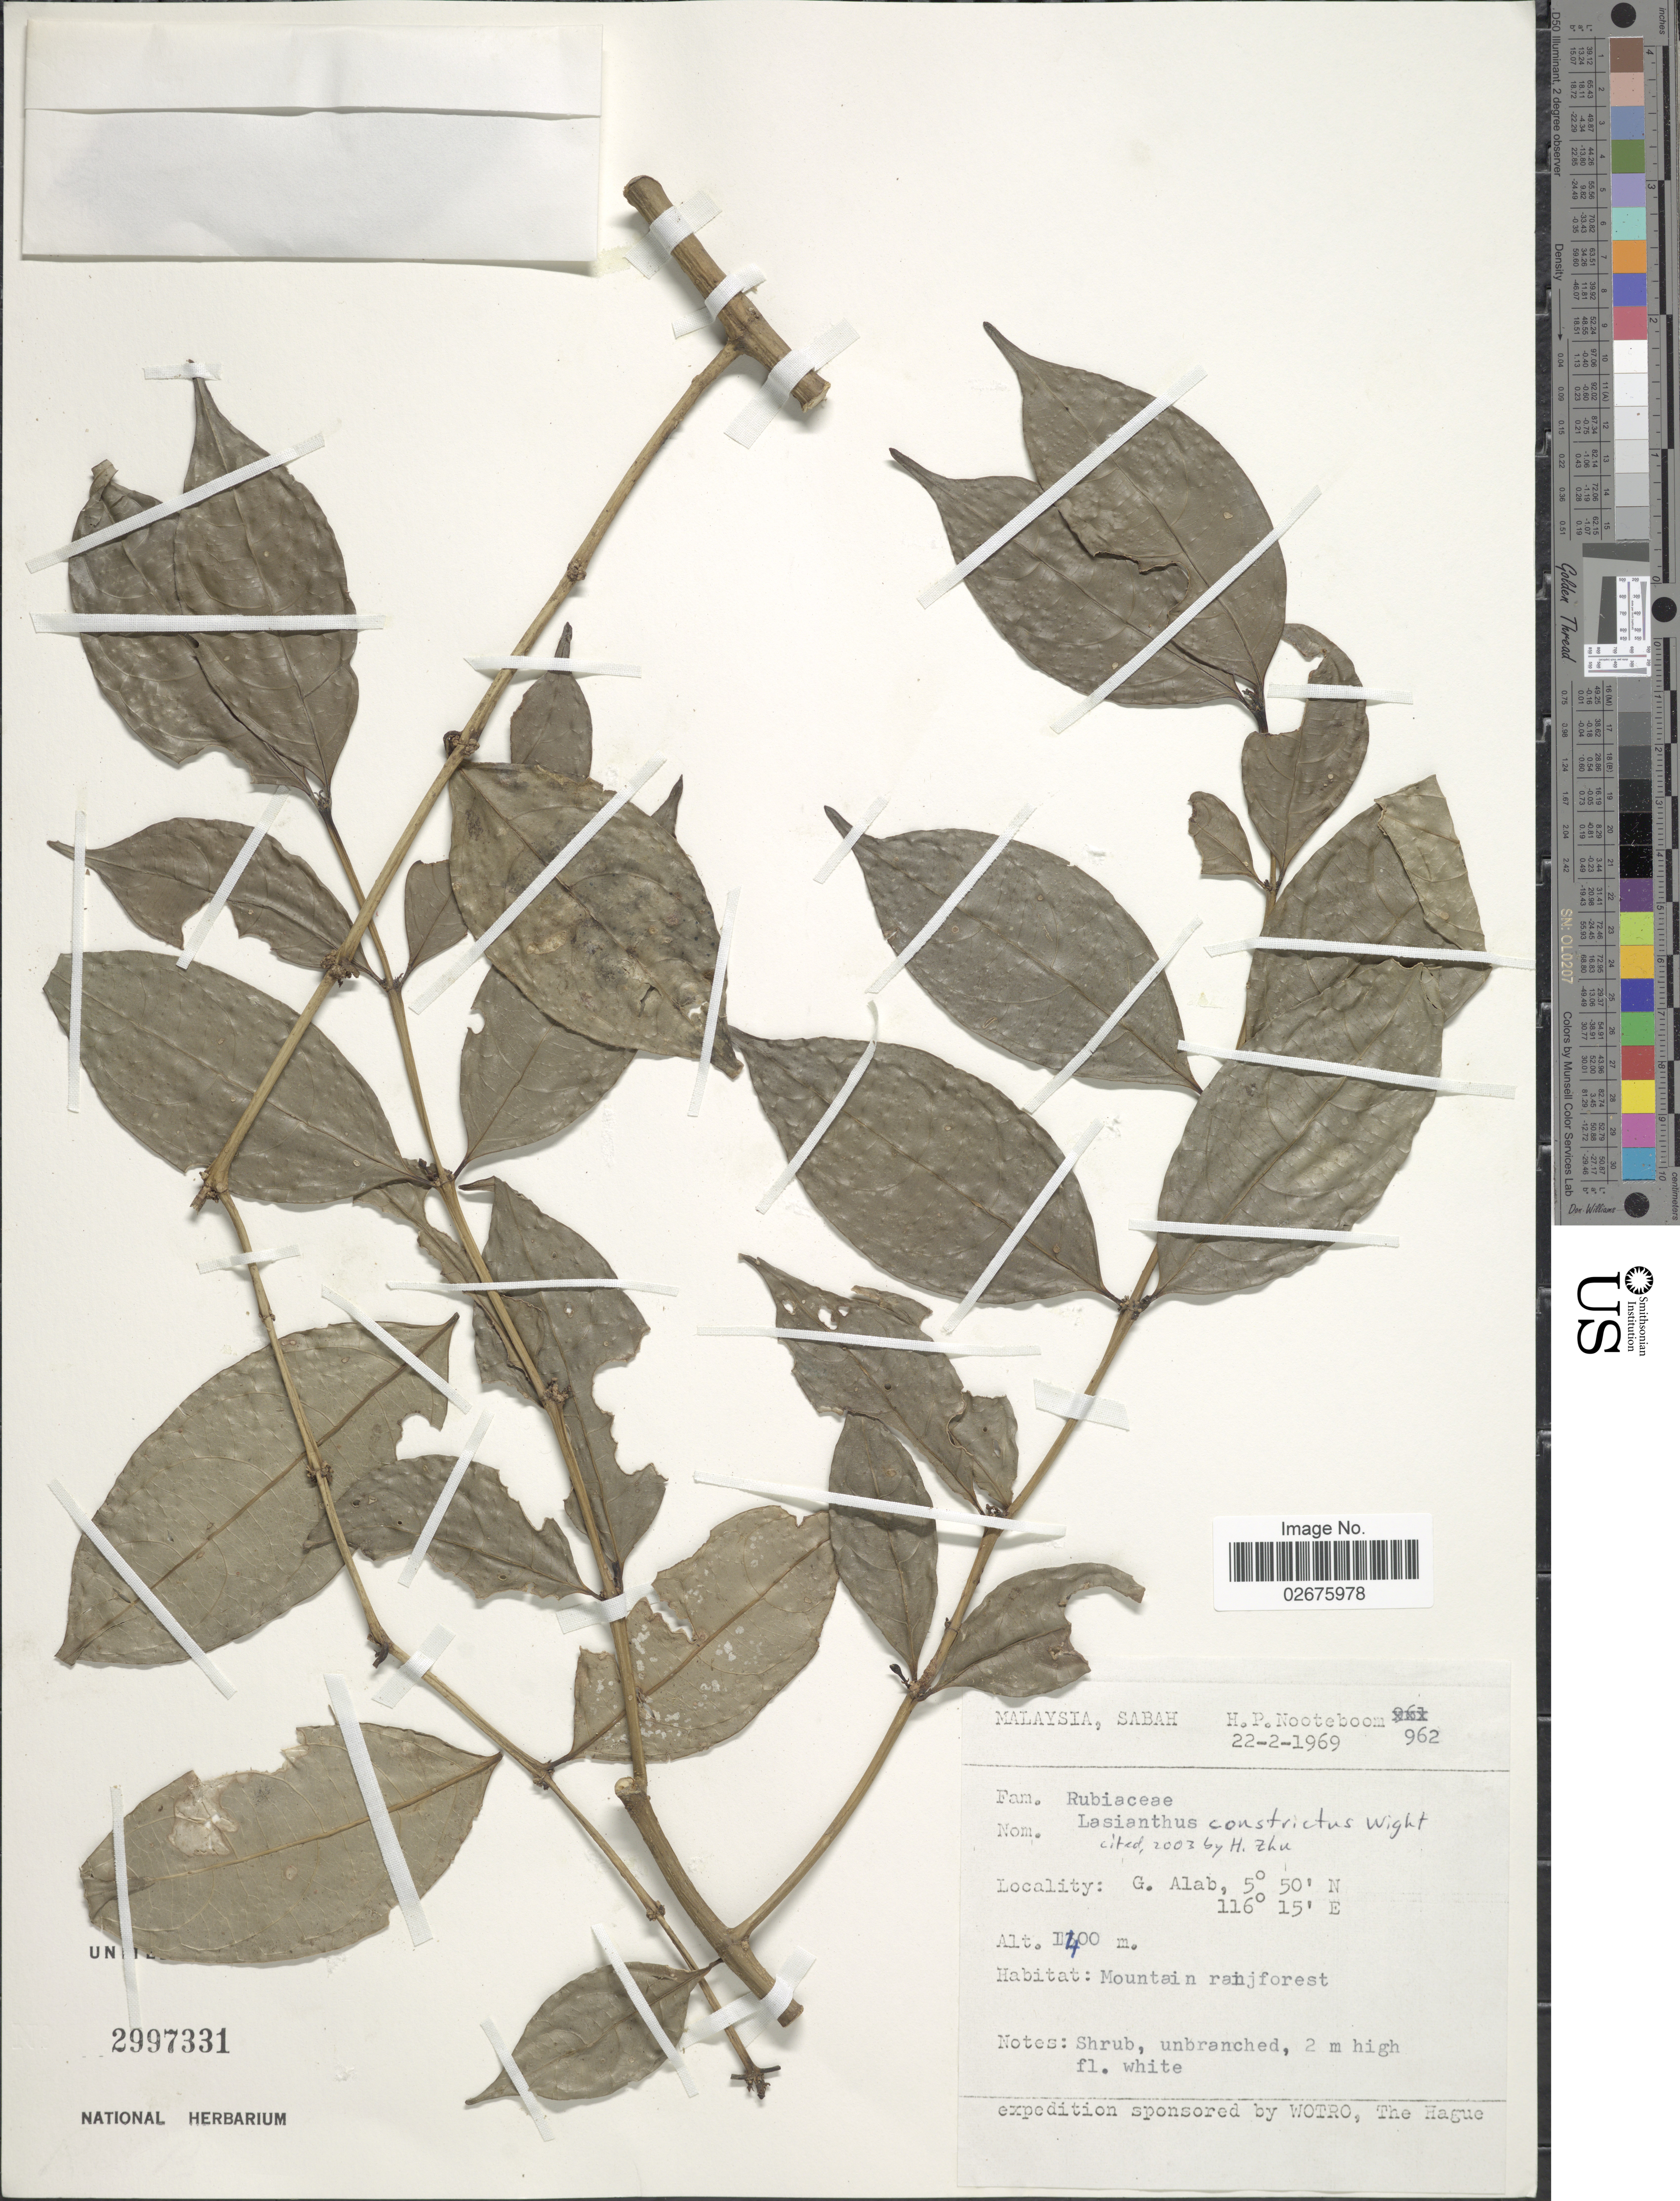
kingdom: Plantae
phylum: Tracheophyta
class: Magnoliopsida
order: Gentianales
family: Rubiaceae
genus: Lasianthus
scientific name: Lasianthus constrictus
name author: Wight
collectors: H. P. Nooteboom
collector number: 962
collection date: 1969-02-22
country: Malaysia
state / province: Sabah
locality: G. Alab, Mountain rainforest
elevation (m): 1400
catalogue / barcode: US 2997331